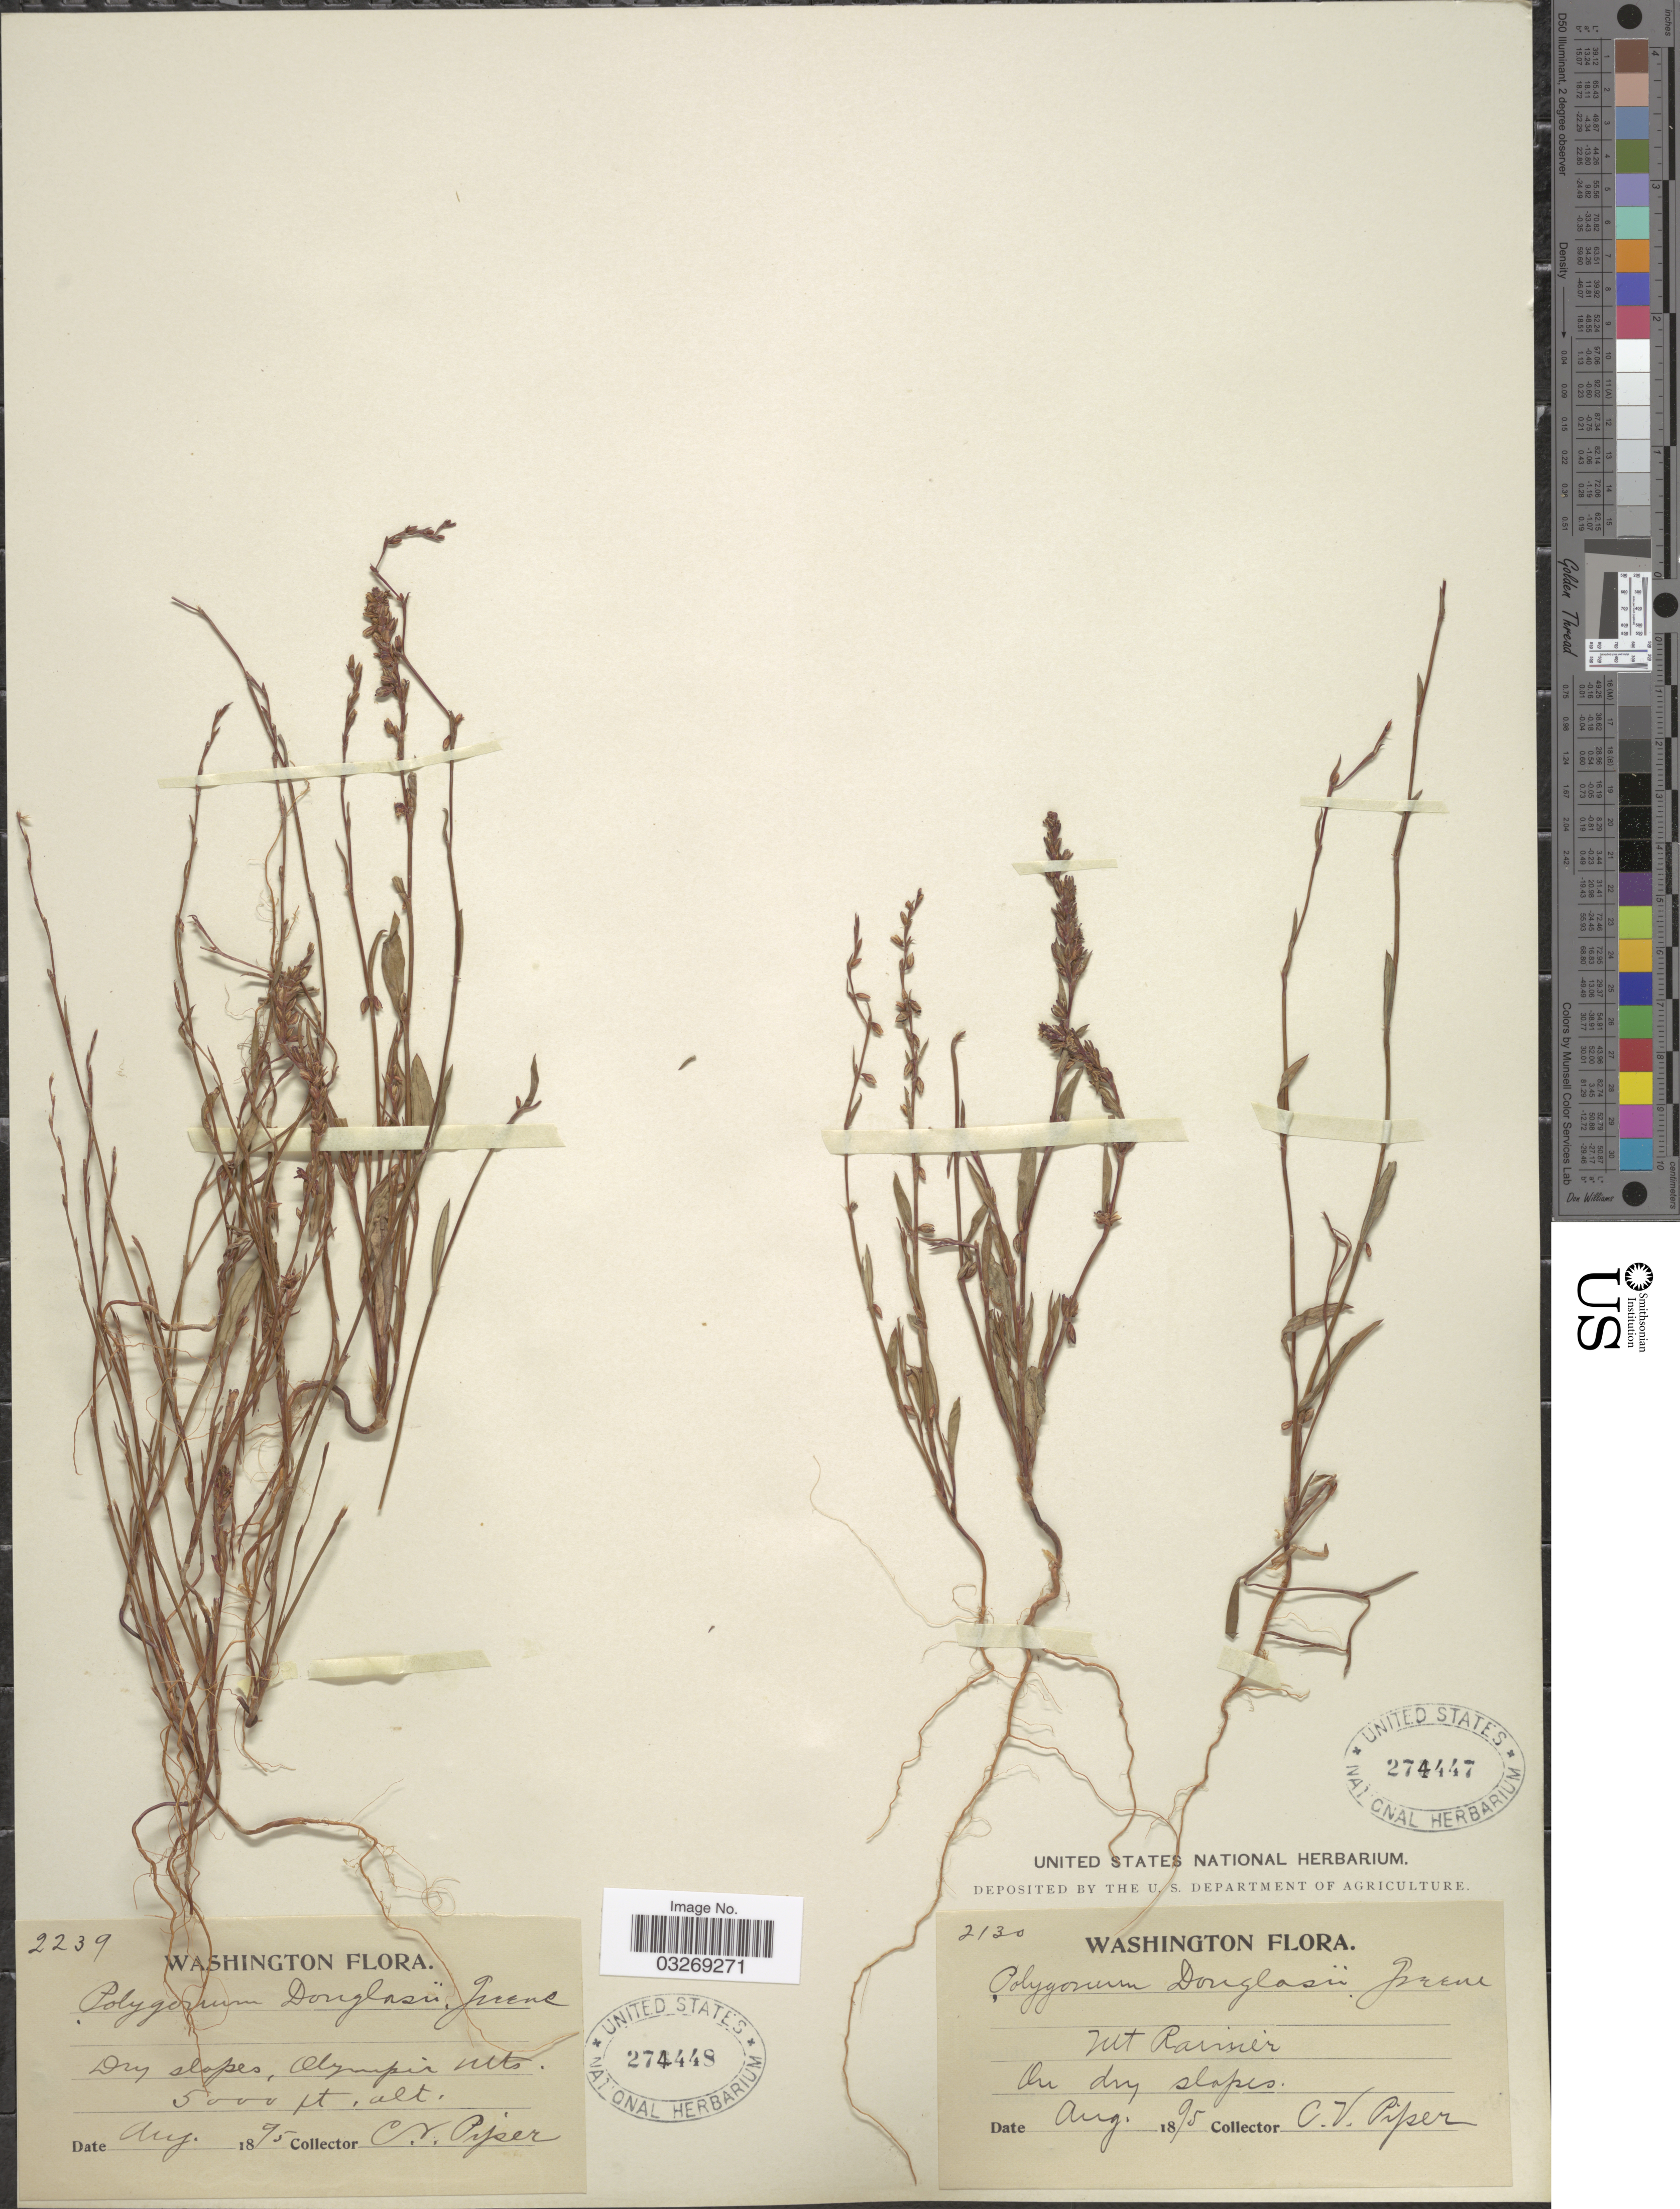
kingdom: Plantae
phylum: Tracheophyta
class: Magnoliopsida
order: Caryophyllales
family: Polygonaceae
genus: Polygonum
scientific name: Polygonum douglasii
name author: Greene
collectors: C. V. Piper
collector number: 2239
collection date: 1895-08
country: United States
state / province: Washington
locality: Olympic Mts.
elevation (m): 1524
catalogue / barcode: US 274448-2